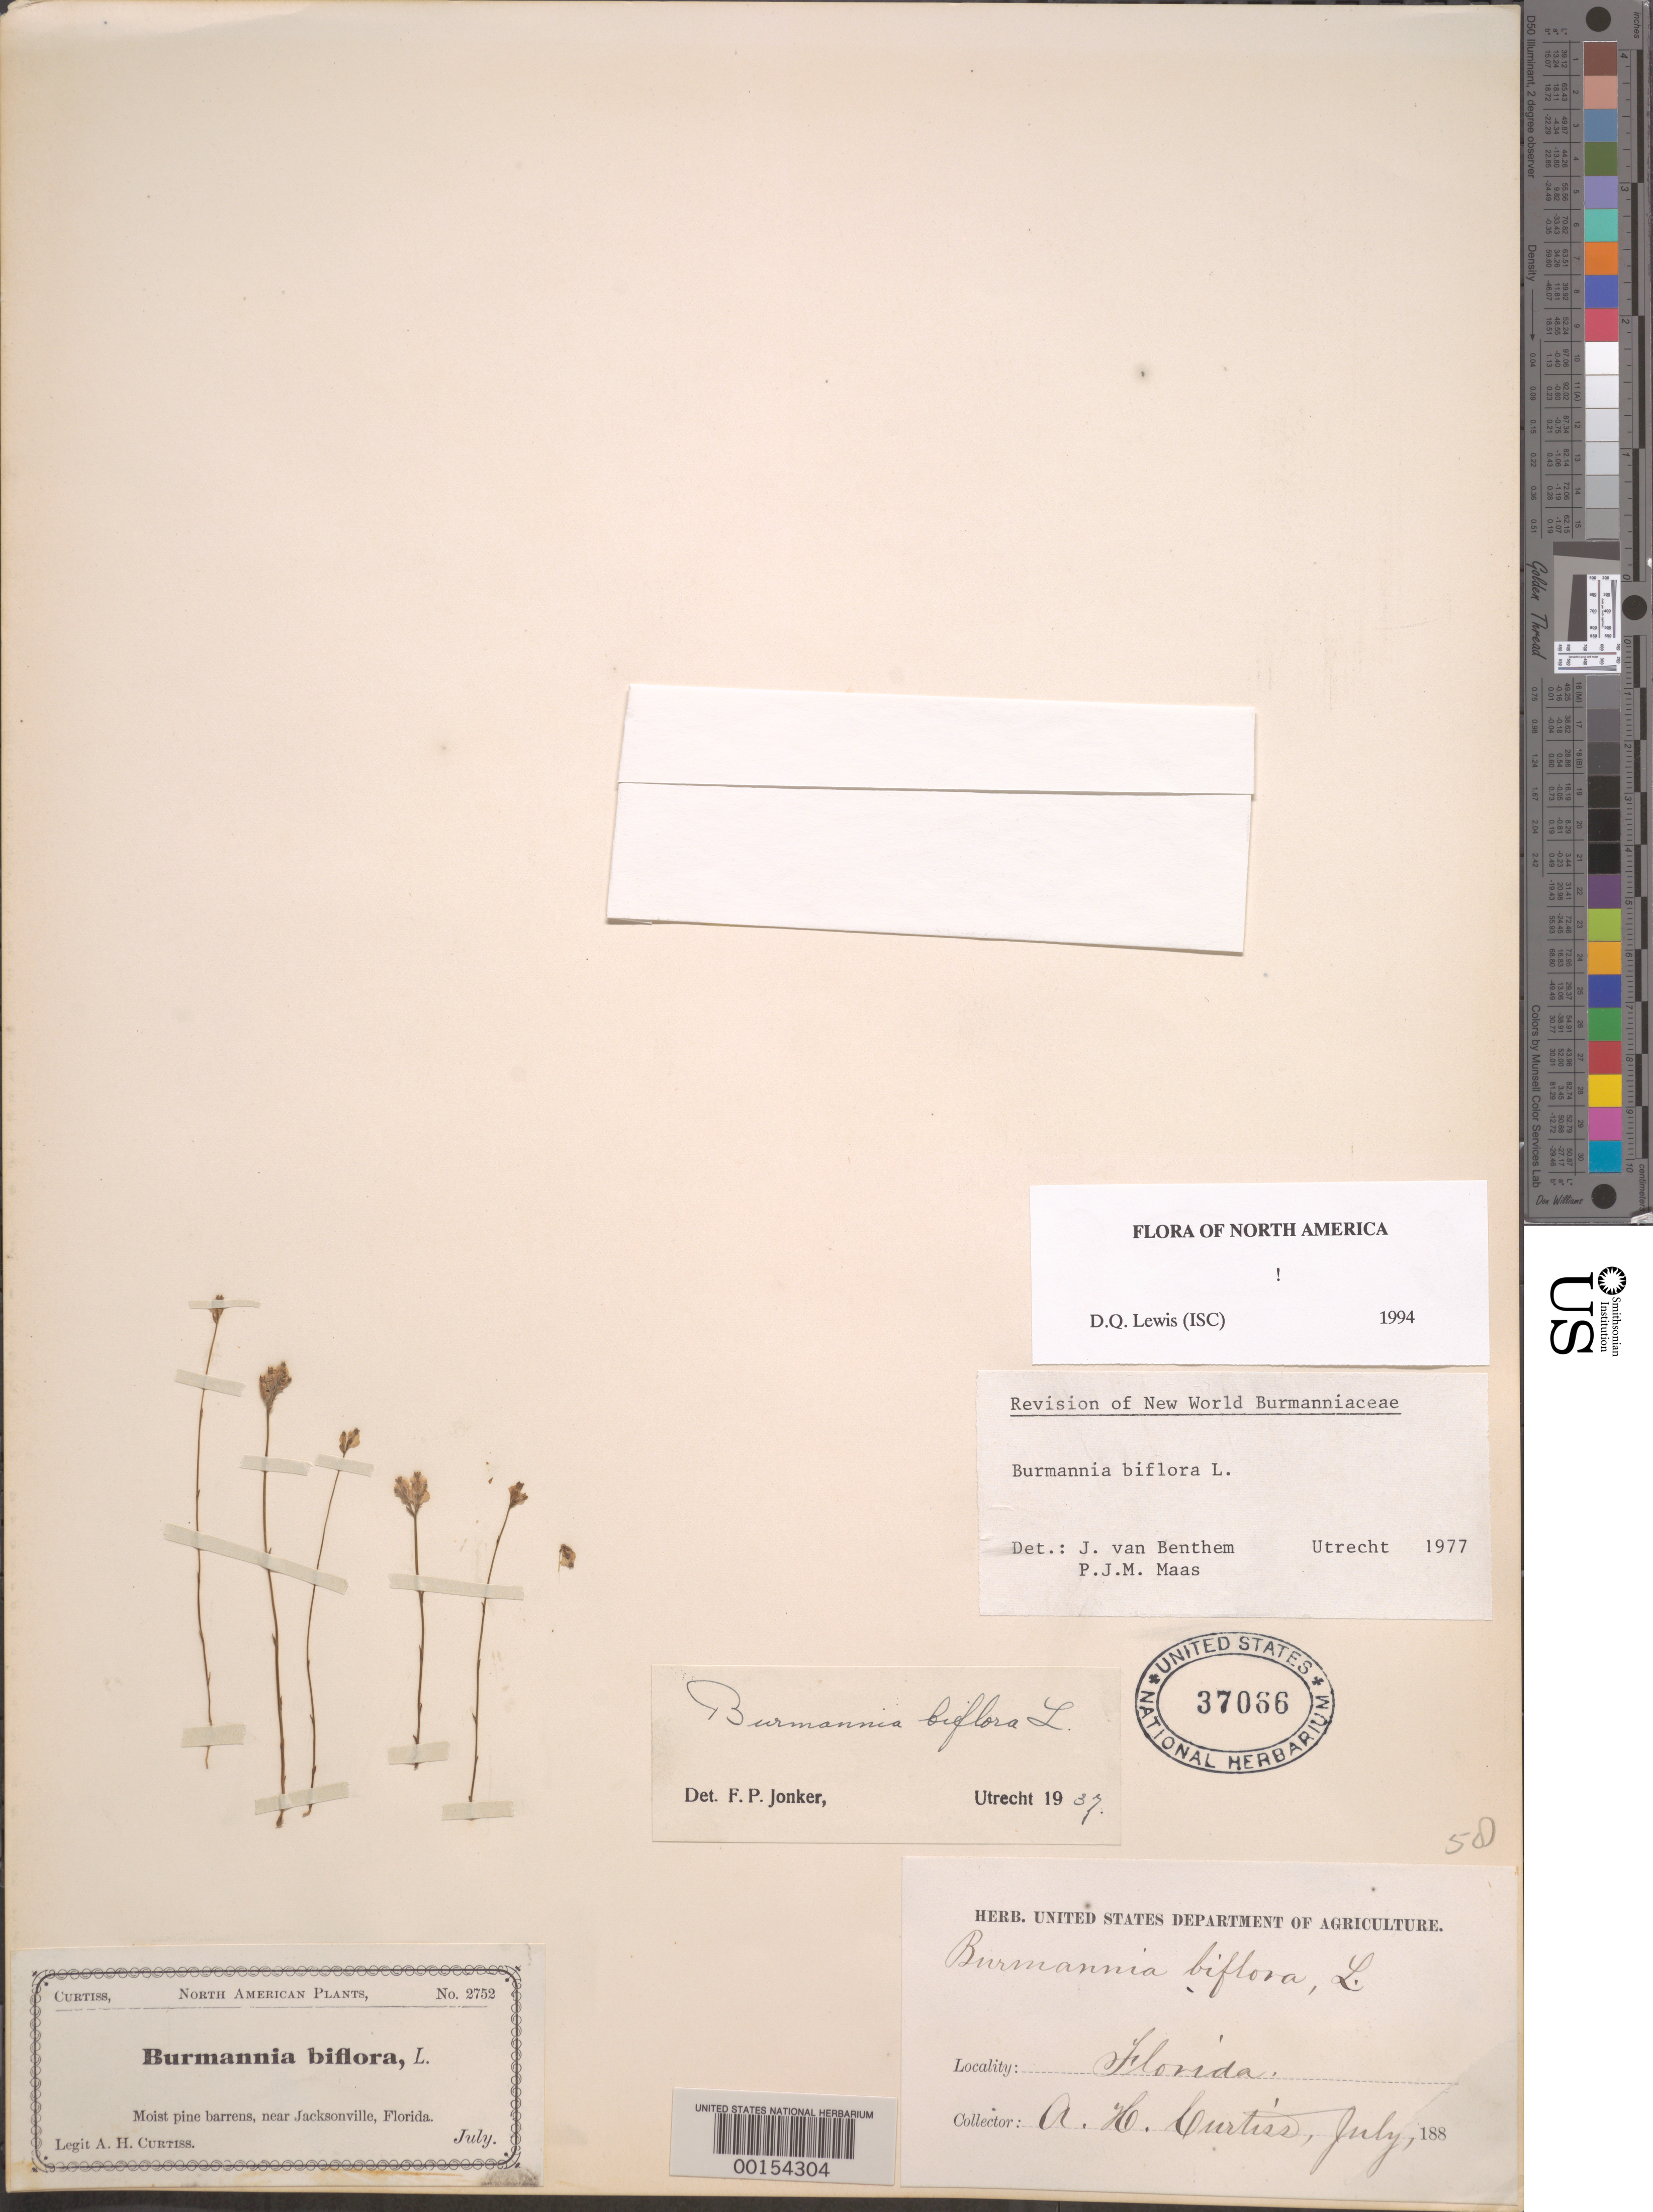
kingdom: Plantae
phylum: Tracheophyta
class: Liliopsida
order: Dioscoreales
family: Burmanniaceae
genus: Burmannia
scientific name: Burmannia biflora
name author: L.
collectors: A. H. Curtiss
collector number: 2752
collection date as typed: Jul 188-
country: United States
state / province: Florida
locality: Jacksonville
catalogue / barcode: US 37066